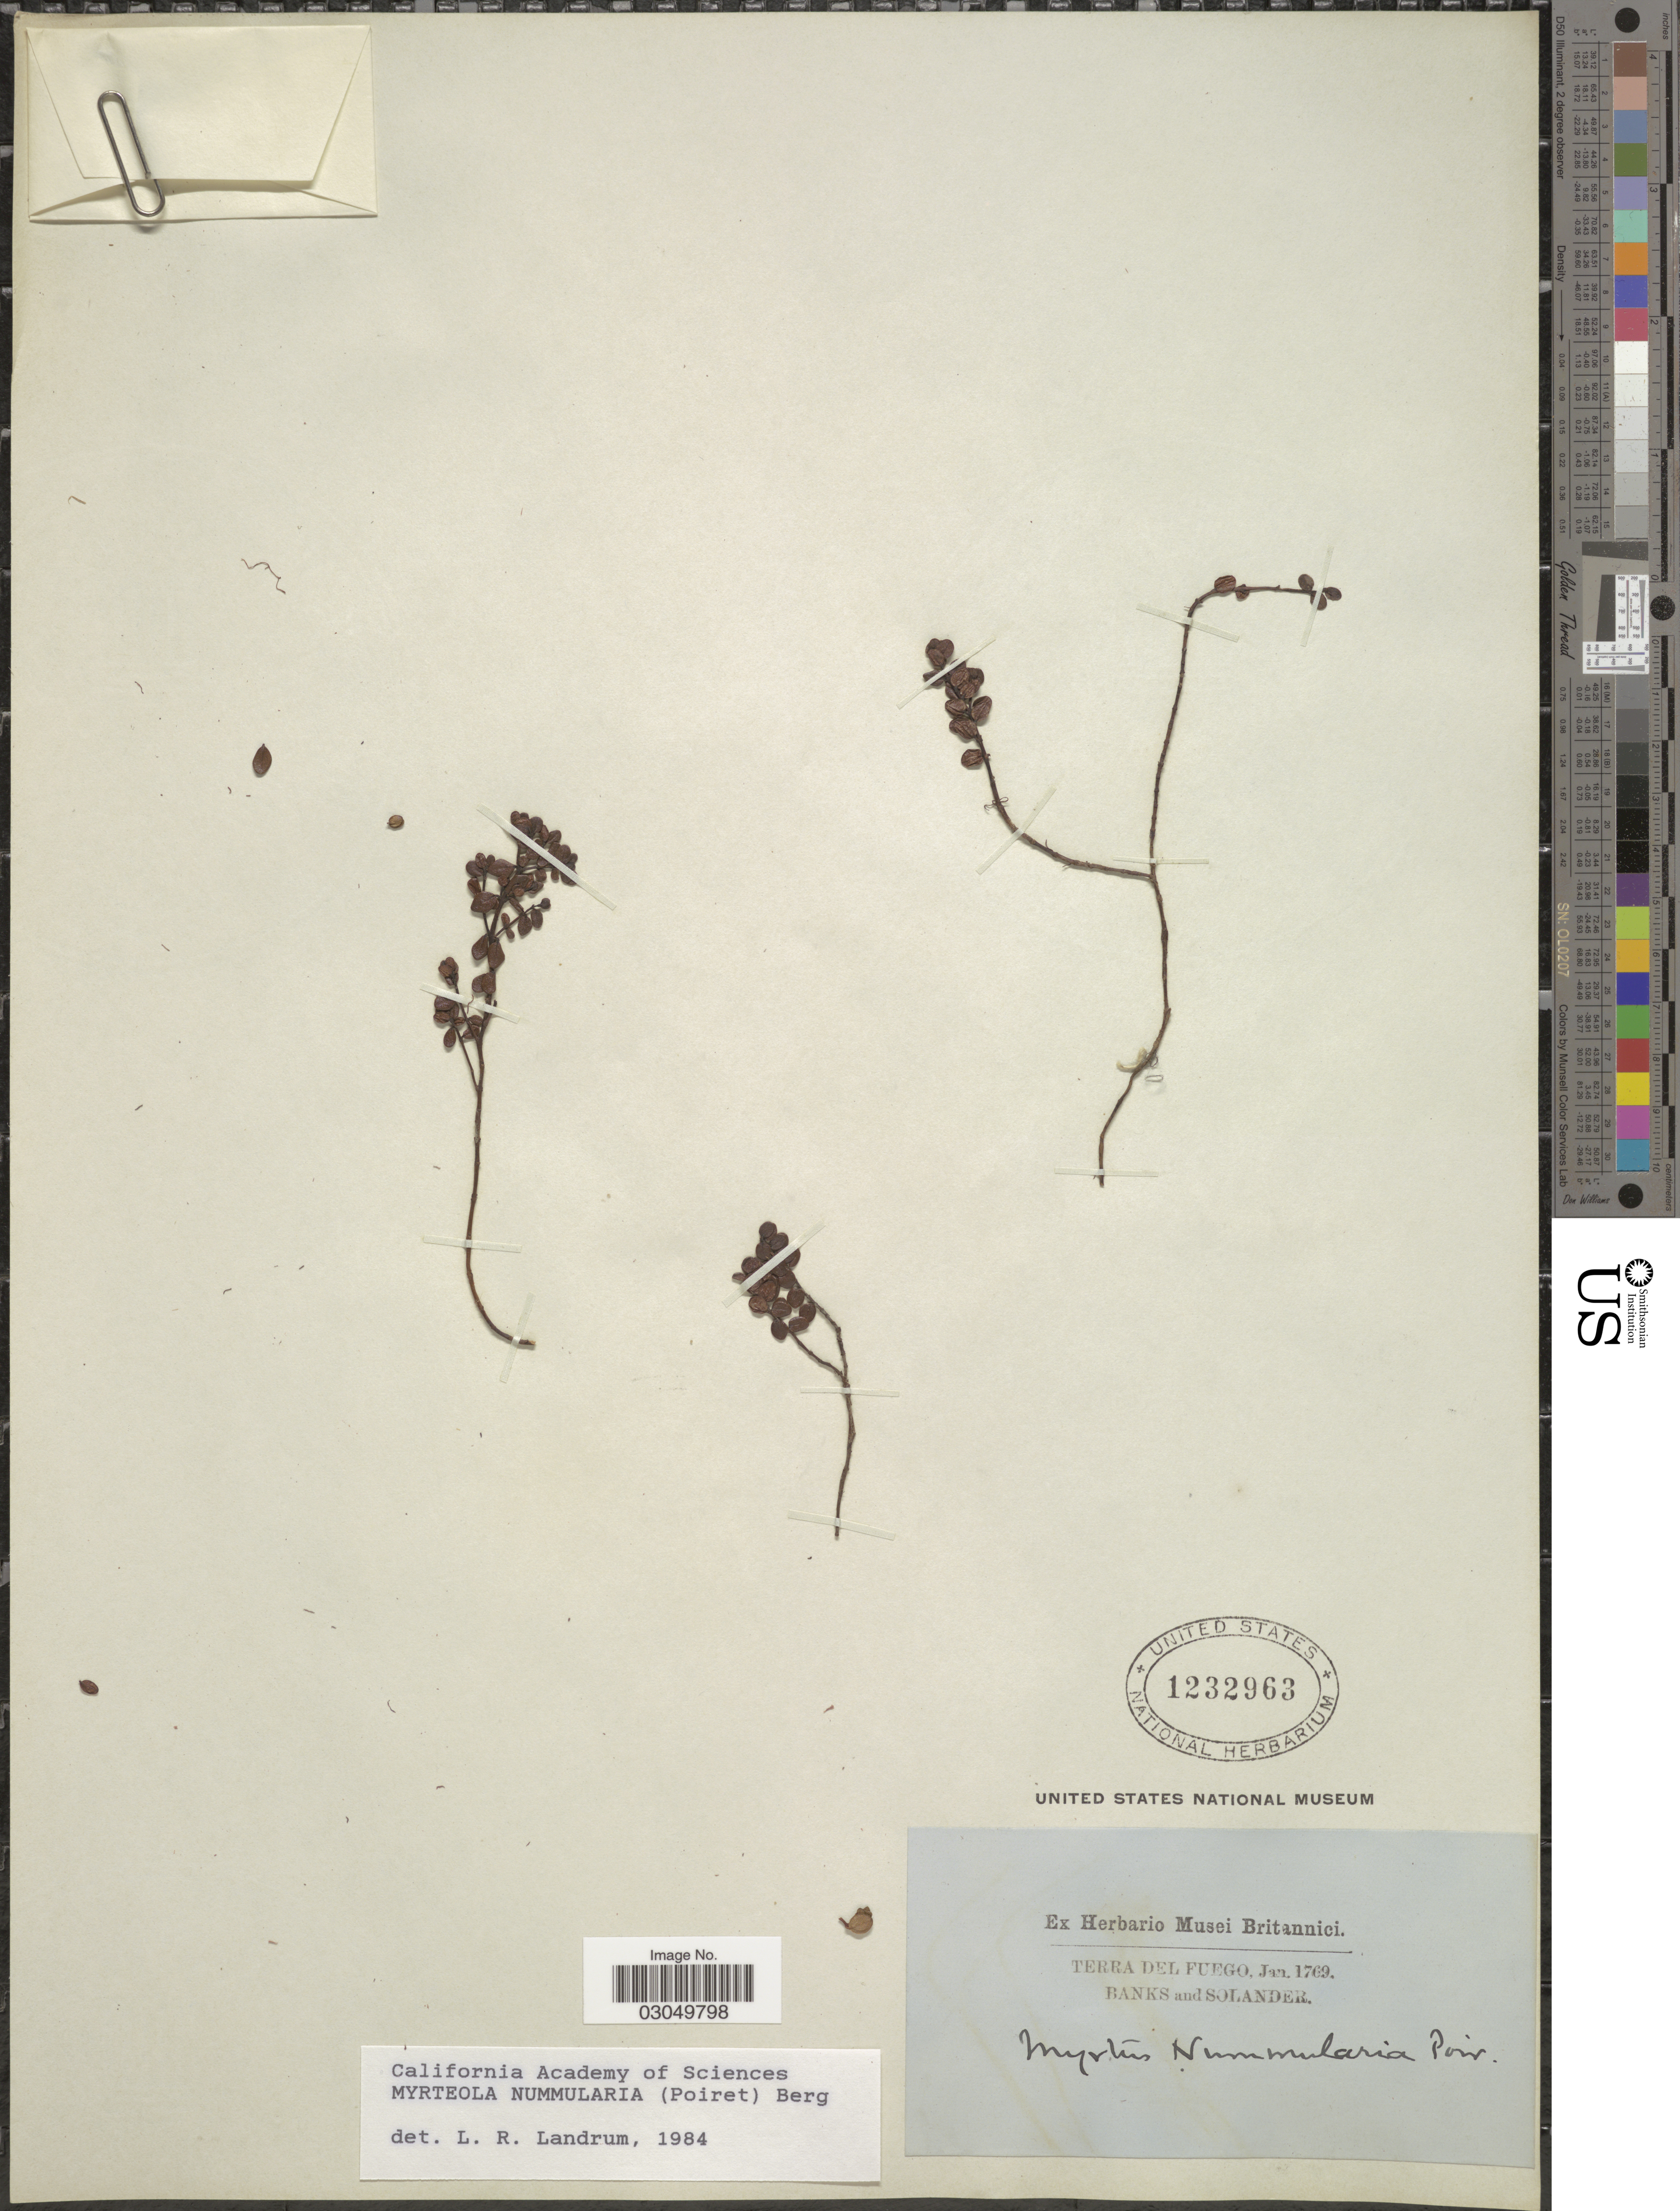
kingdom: Plantae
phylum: Tracheophyta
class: Magnoliopsida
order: Myrtales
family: Myrtaceae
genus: Myrteola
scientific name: Myrteola nummularia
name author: (Lam.) O. Berg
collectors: -- Banks & -- Solander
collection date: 1769-01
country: Argentina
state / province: Tierra del Fuego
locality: Terra del Fuego.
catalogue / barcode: US 1232963